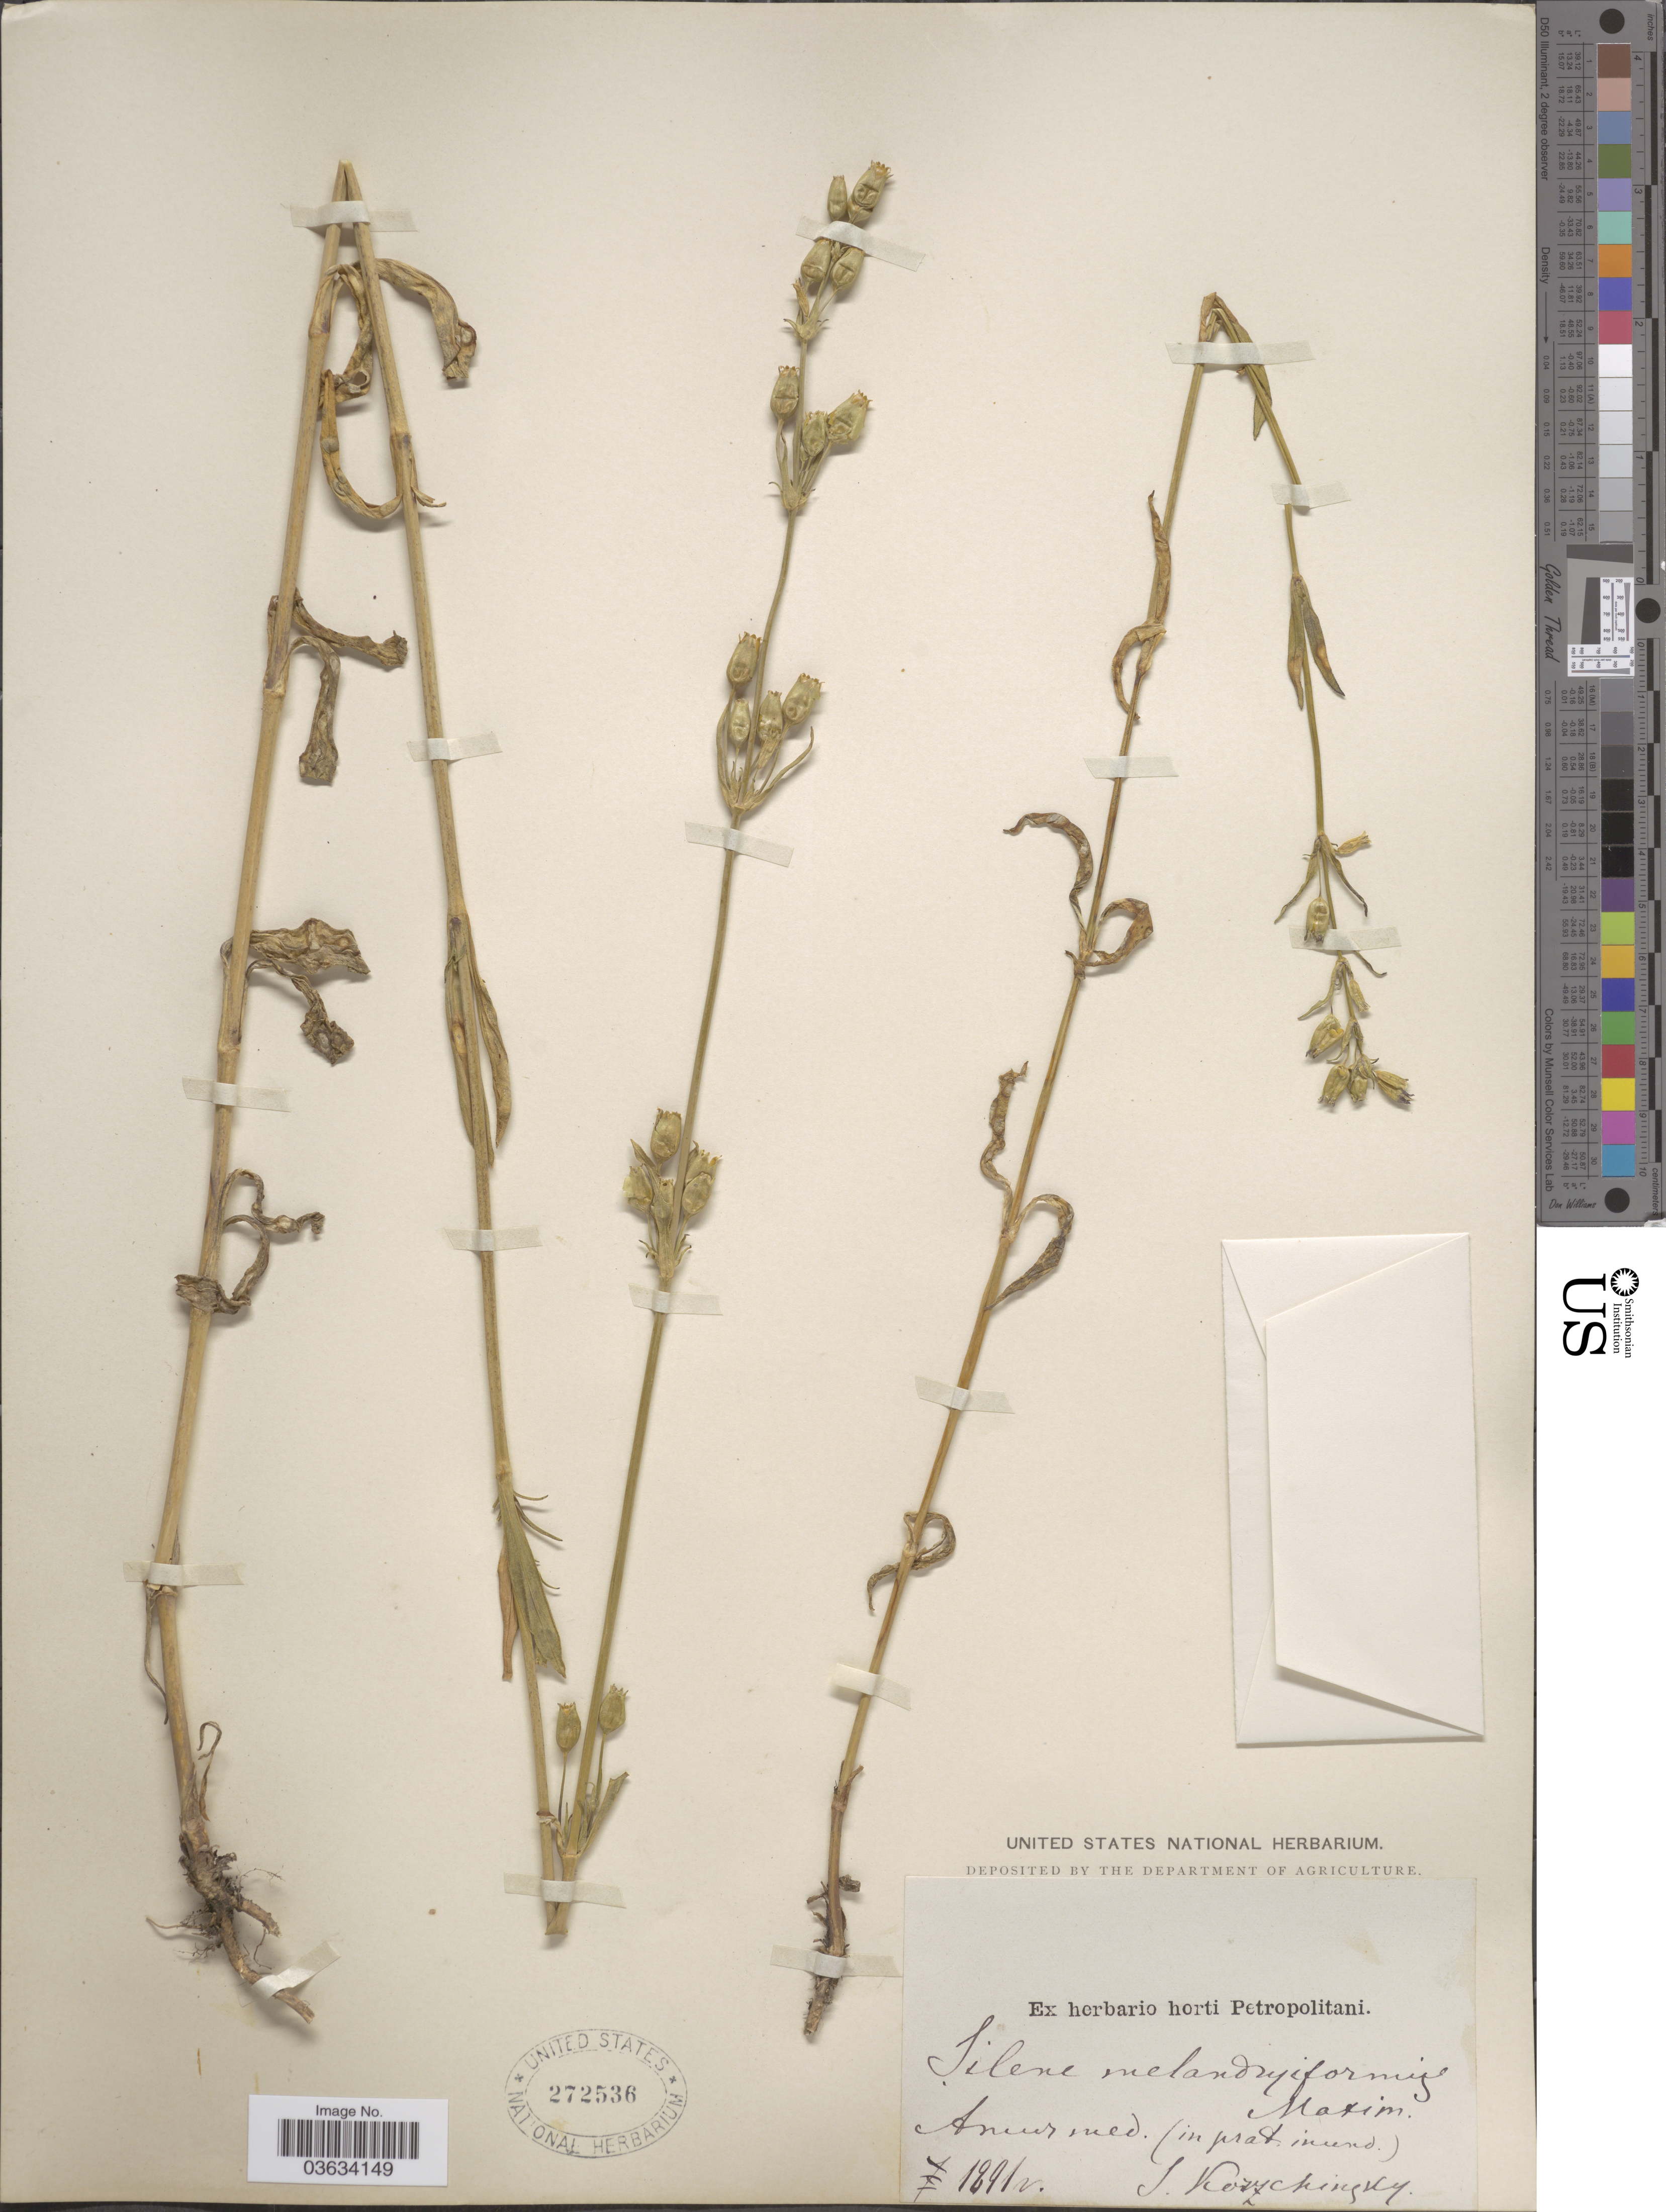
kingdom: Plantae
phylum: Tracheophyta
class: Magnoliopsida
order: Caryophyllales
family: Caryophyllaceae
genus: Silene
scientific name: Silene melandriiformis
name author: Maxim.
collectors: S. Korzchinsky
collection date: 1891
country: Russian Federation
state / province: Amur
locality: Amur med. (in prat. Inund.).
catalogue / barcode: US 272536